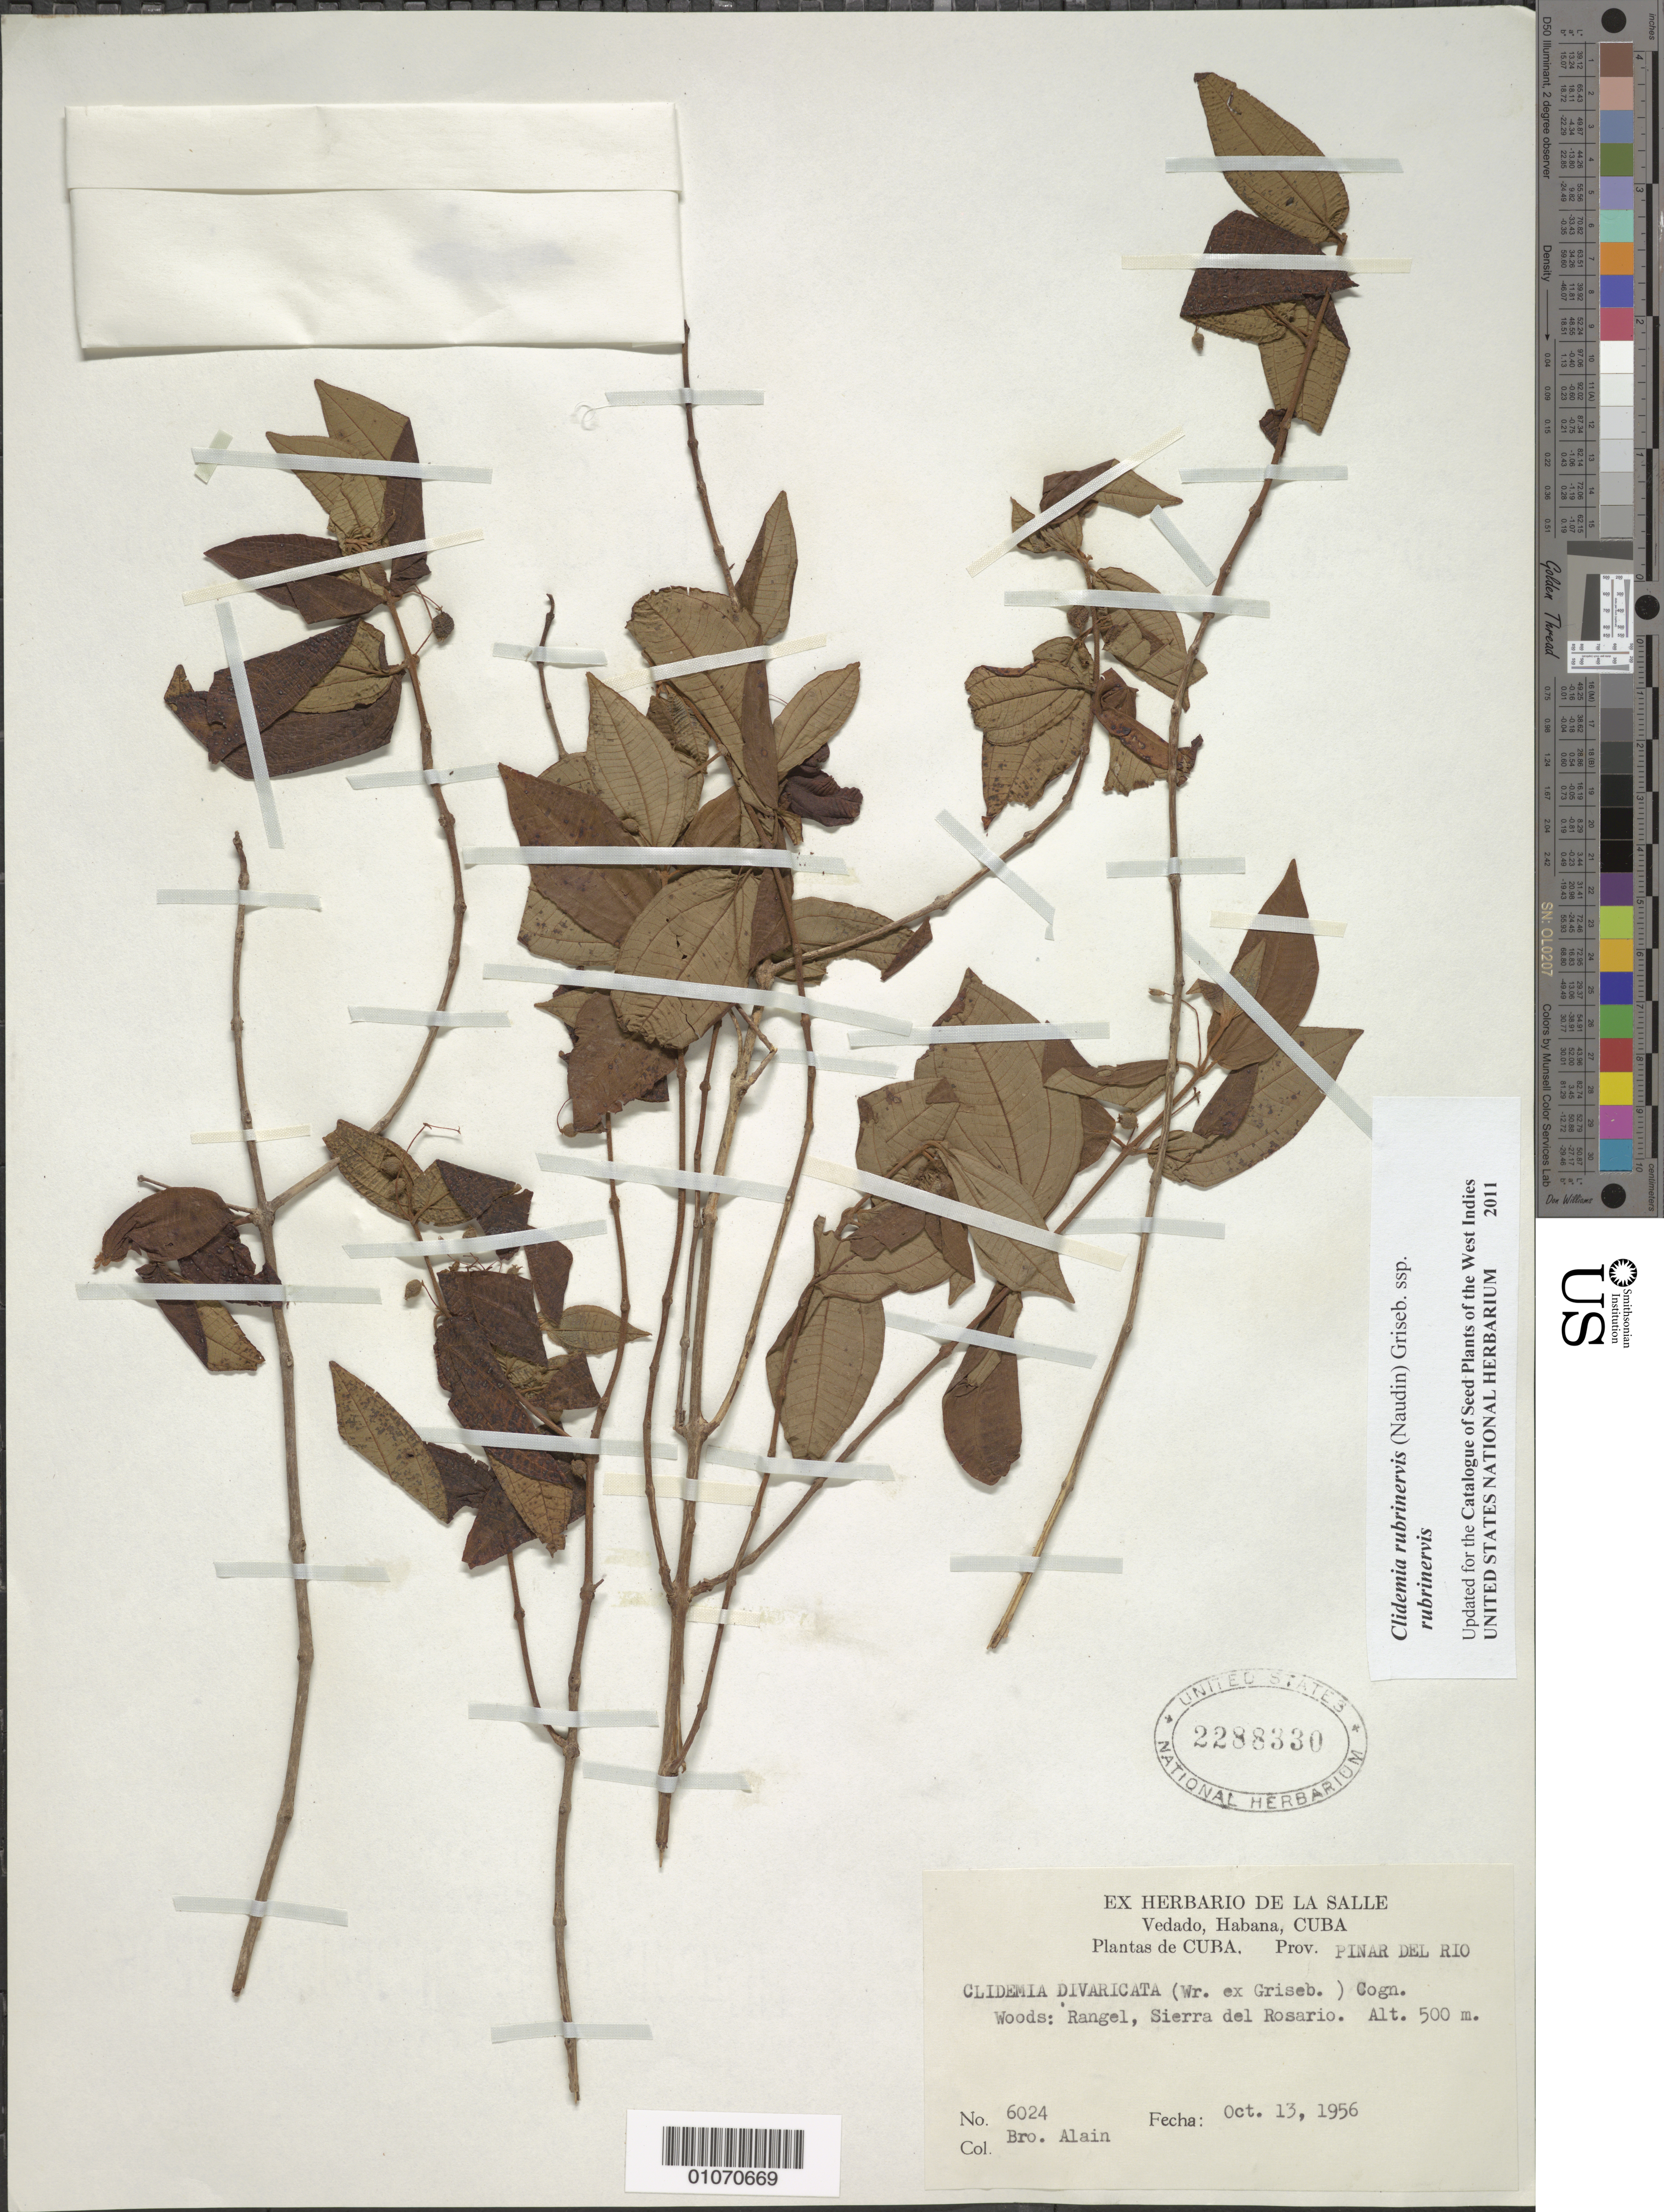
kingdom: Plantae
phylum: Tracheophyta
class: Magnoliopsida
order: Myrtales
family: Melastomataceae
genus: Clidemia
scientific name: Clidemia rubrinervis subsp. rubrinervis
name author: (Naudin) Griseb.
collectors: A. H. Liogier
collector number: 6024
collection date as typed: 13 Oct 1956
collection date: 1956-10-13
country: Cuba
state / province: Pinar del Río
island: Cuba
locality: Rangel, Sierra del Rosario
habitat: Woods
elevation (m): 500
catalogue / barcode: US 2288330